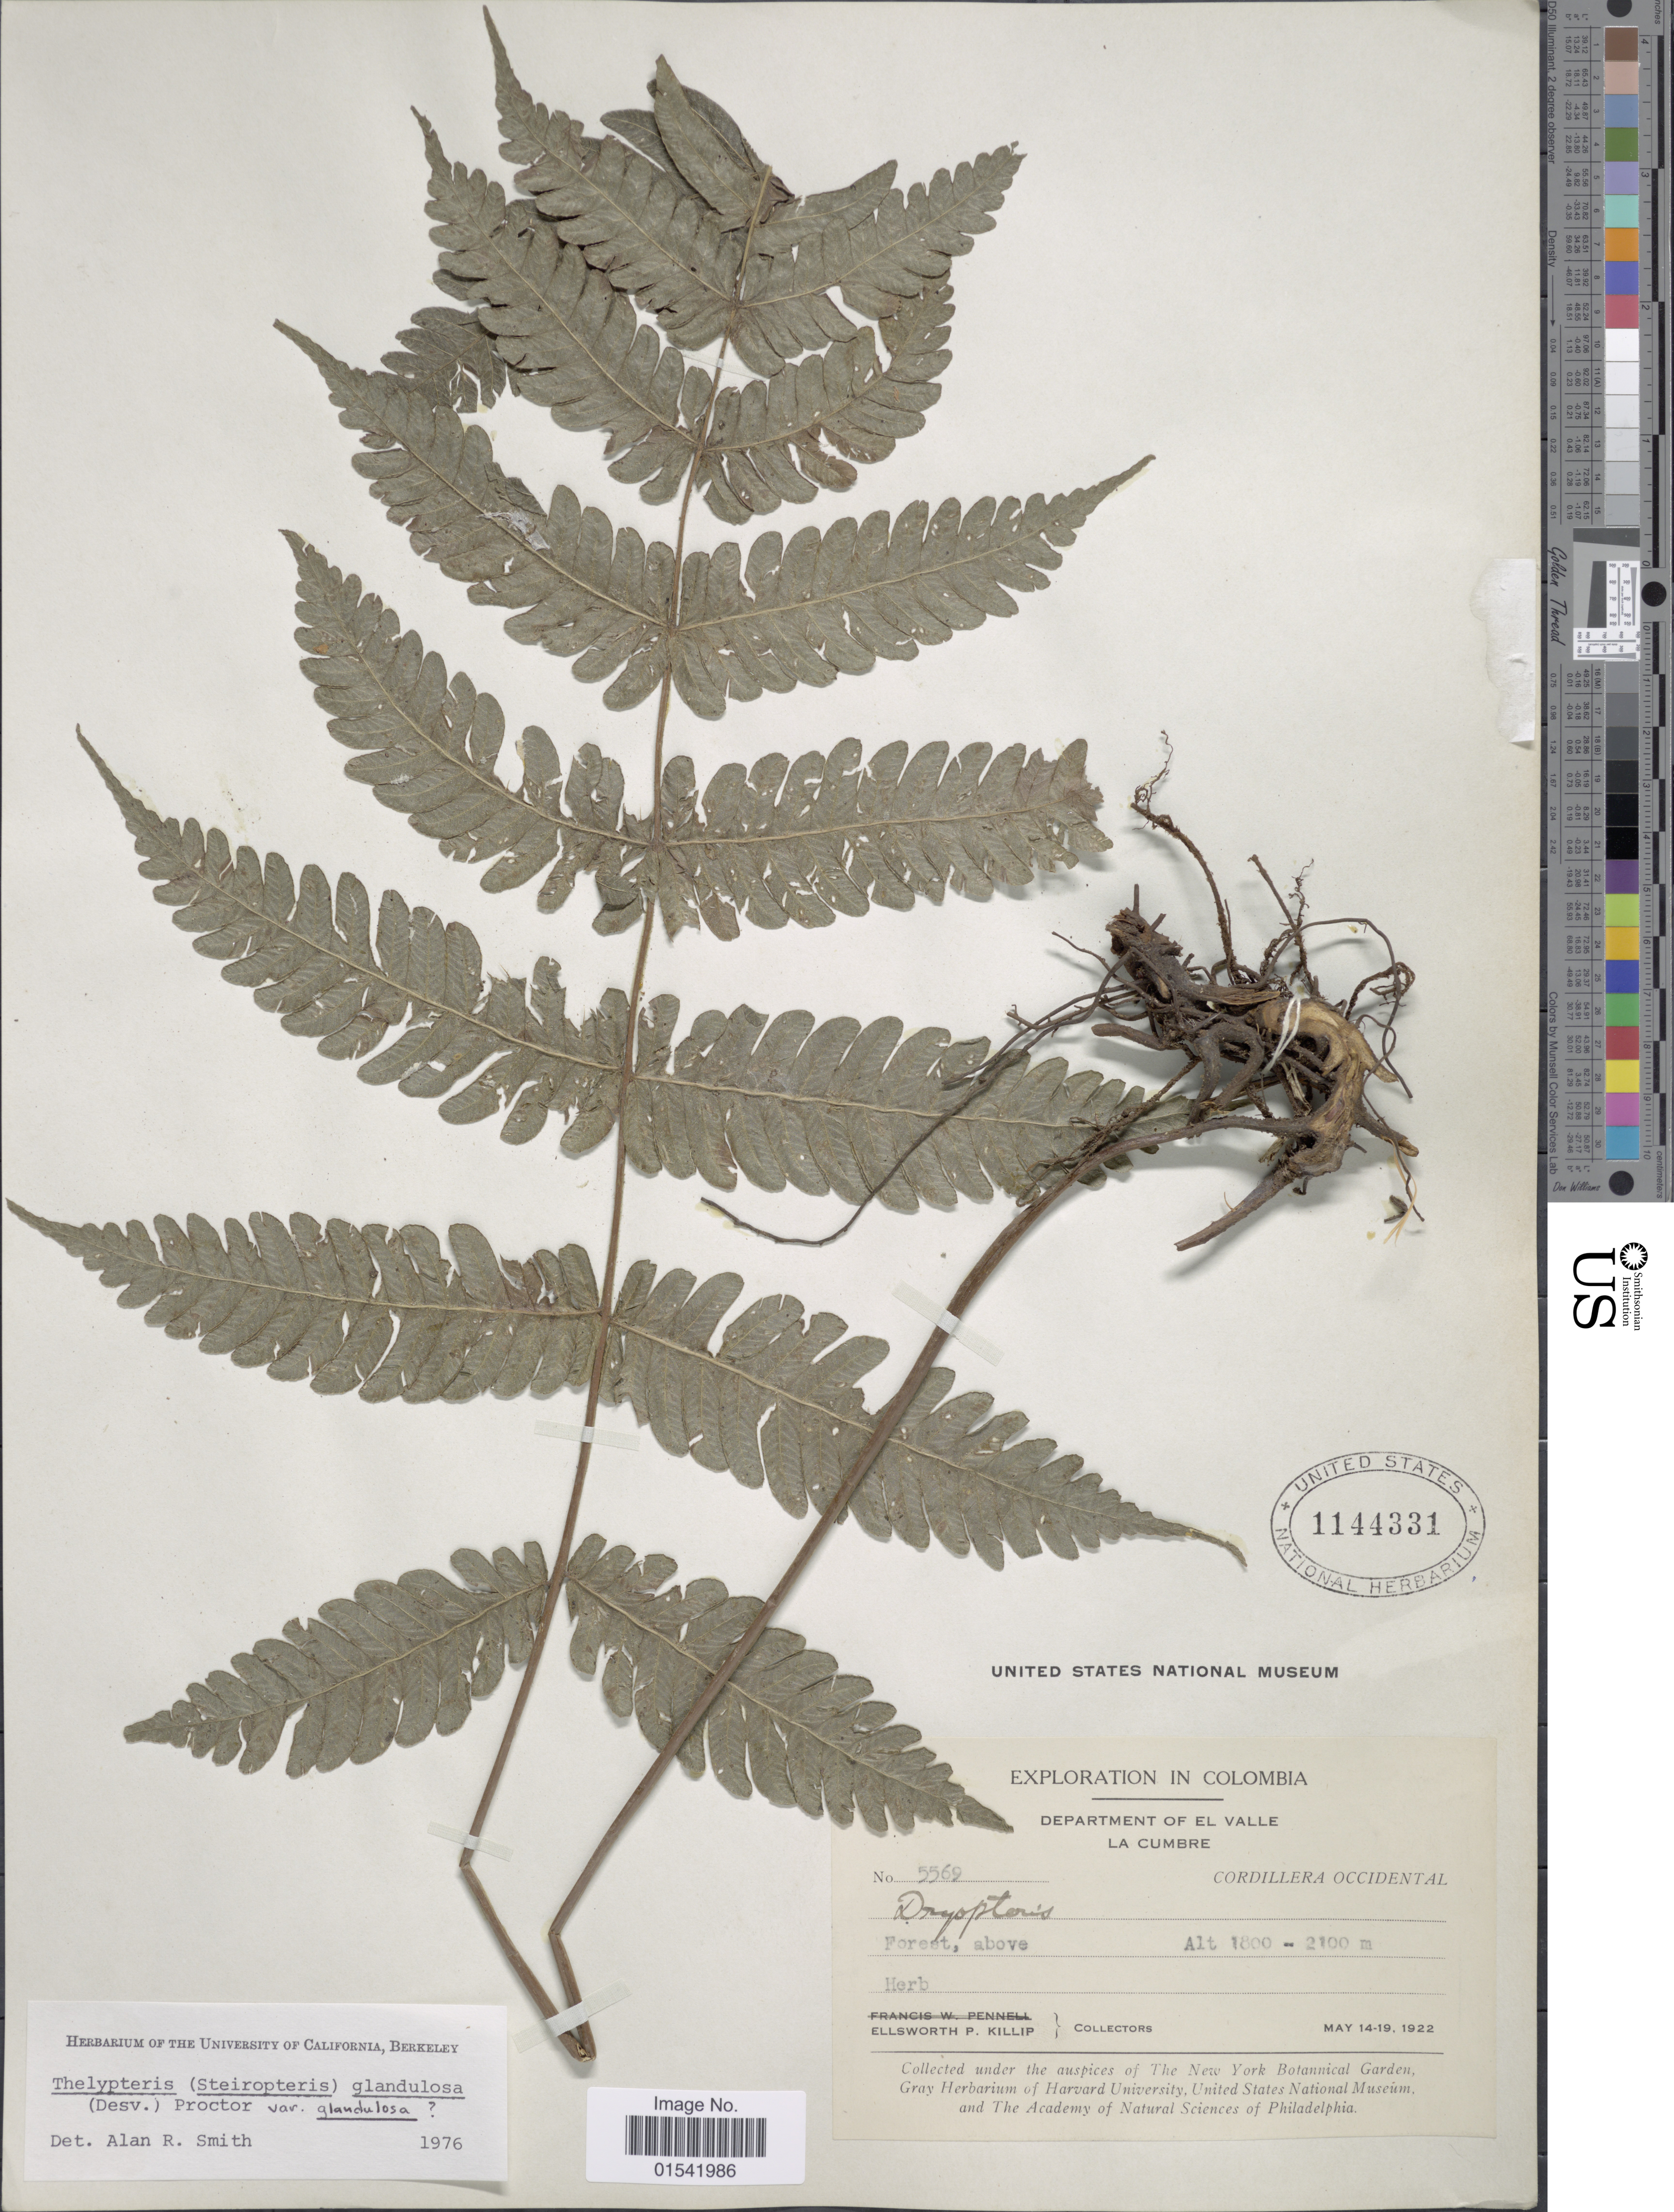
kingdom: Plantae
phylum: Tracheophyta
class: Polypodiopsida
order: Polypodiales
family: Thelypteridaceae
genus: Steiropteris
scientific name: Steiropteris glandulosa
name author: (Hook. f.) Pic. Serm.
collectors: E. P. Killip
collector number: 5569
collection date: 1922-05-14/1922-05-19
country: Colombia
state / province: Valle del Cauca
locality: La Cumbre, Cordillera Occidental, Department of El Valle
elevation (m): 1800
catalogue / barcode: US 1144331